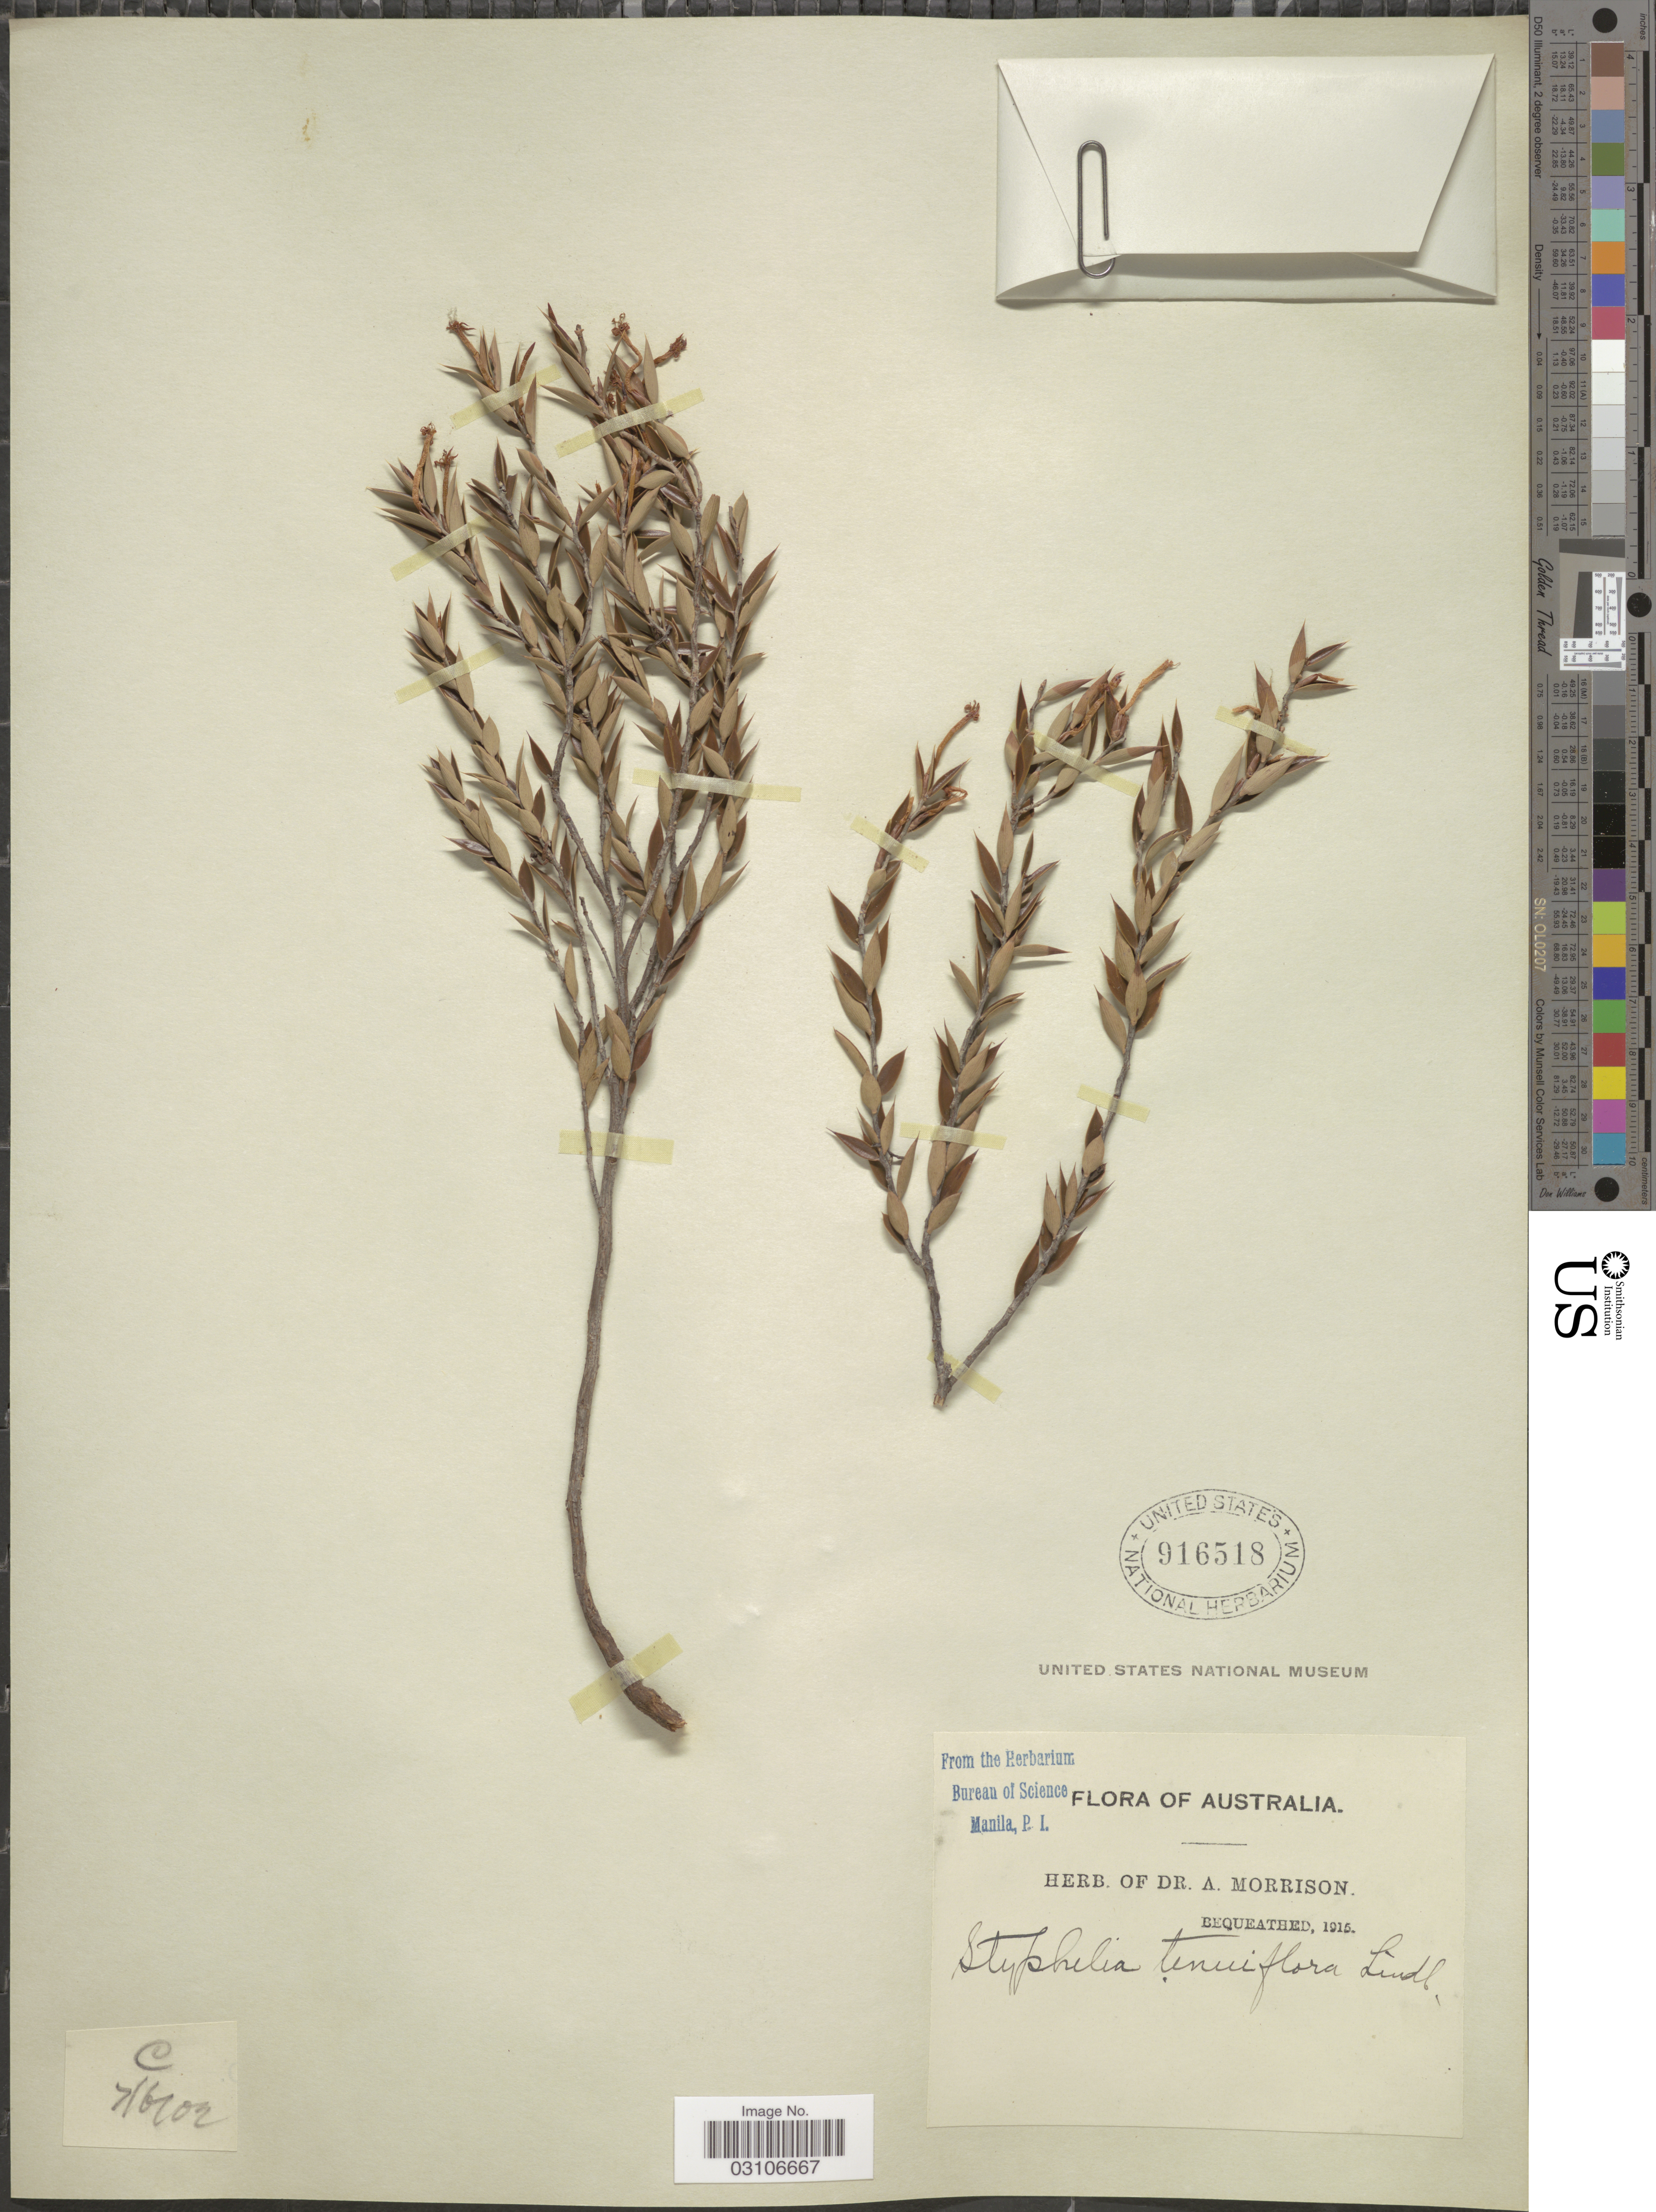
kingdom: Plantae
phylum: Tracheophyta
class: Magnoliopsida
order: Ericales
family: Ericaceae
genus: Styphelia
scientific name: Styphelia tenuiflora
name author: Benth.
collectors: ex herb. Dr. A. Morrison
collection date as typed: Transcribed d/m/y: 7/6/2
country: Australia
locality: C.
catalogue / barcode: US 916518